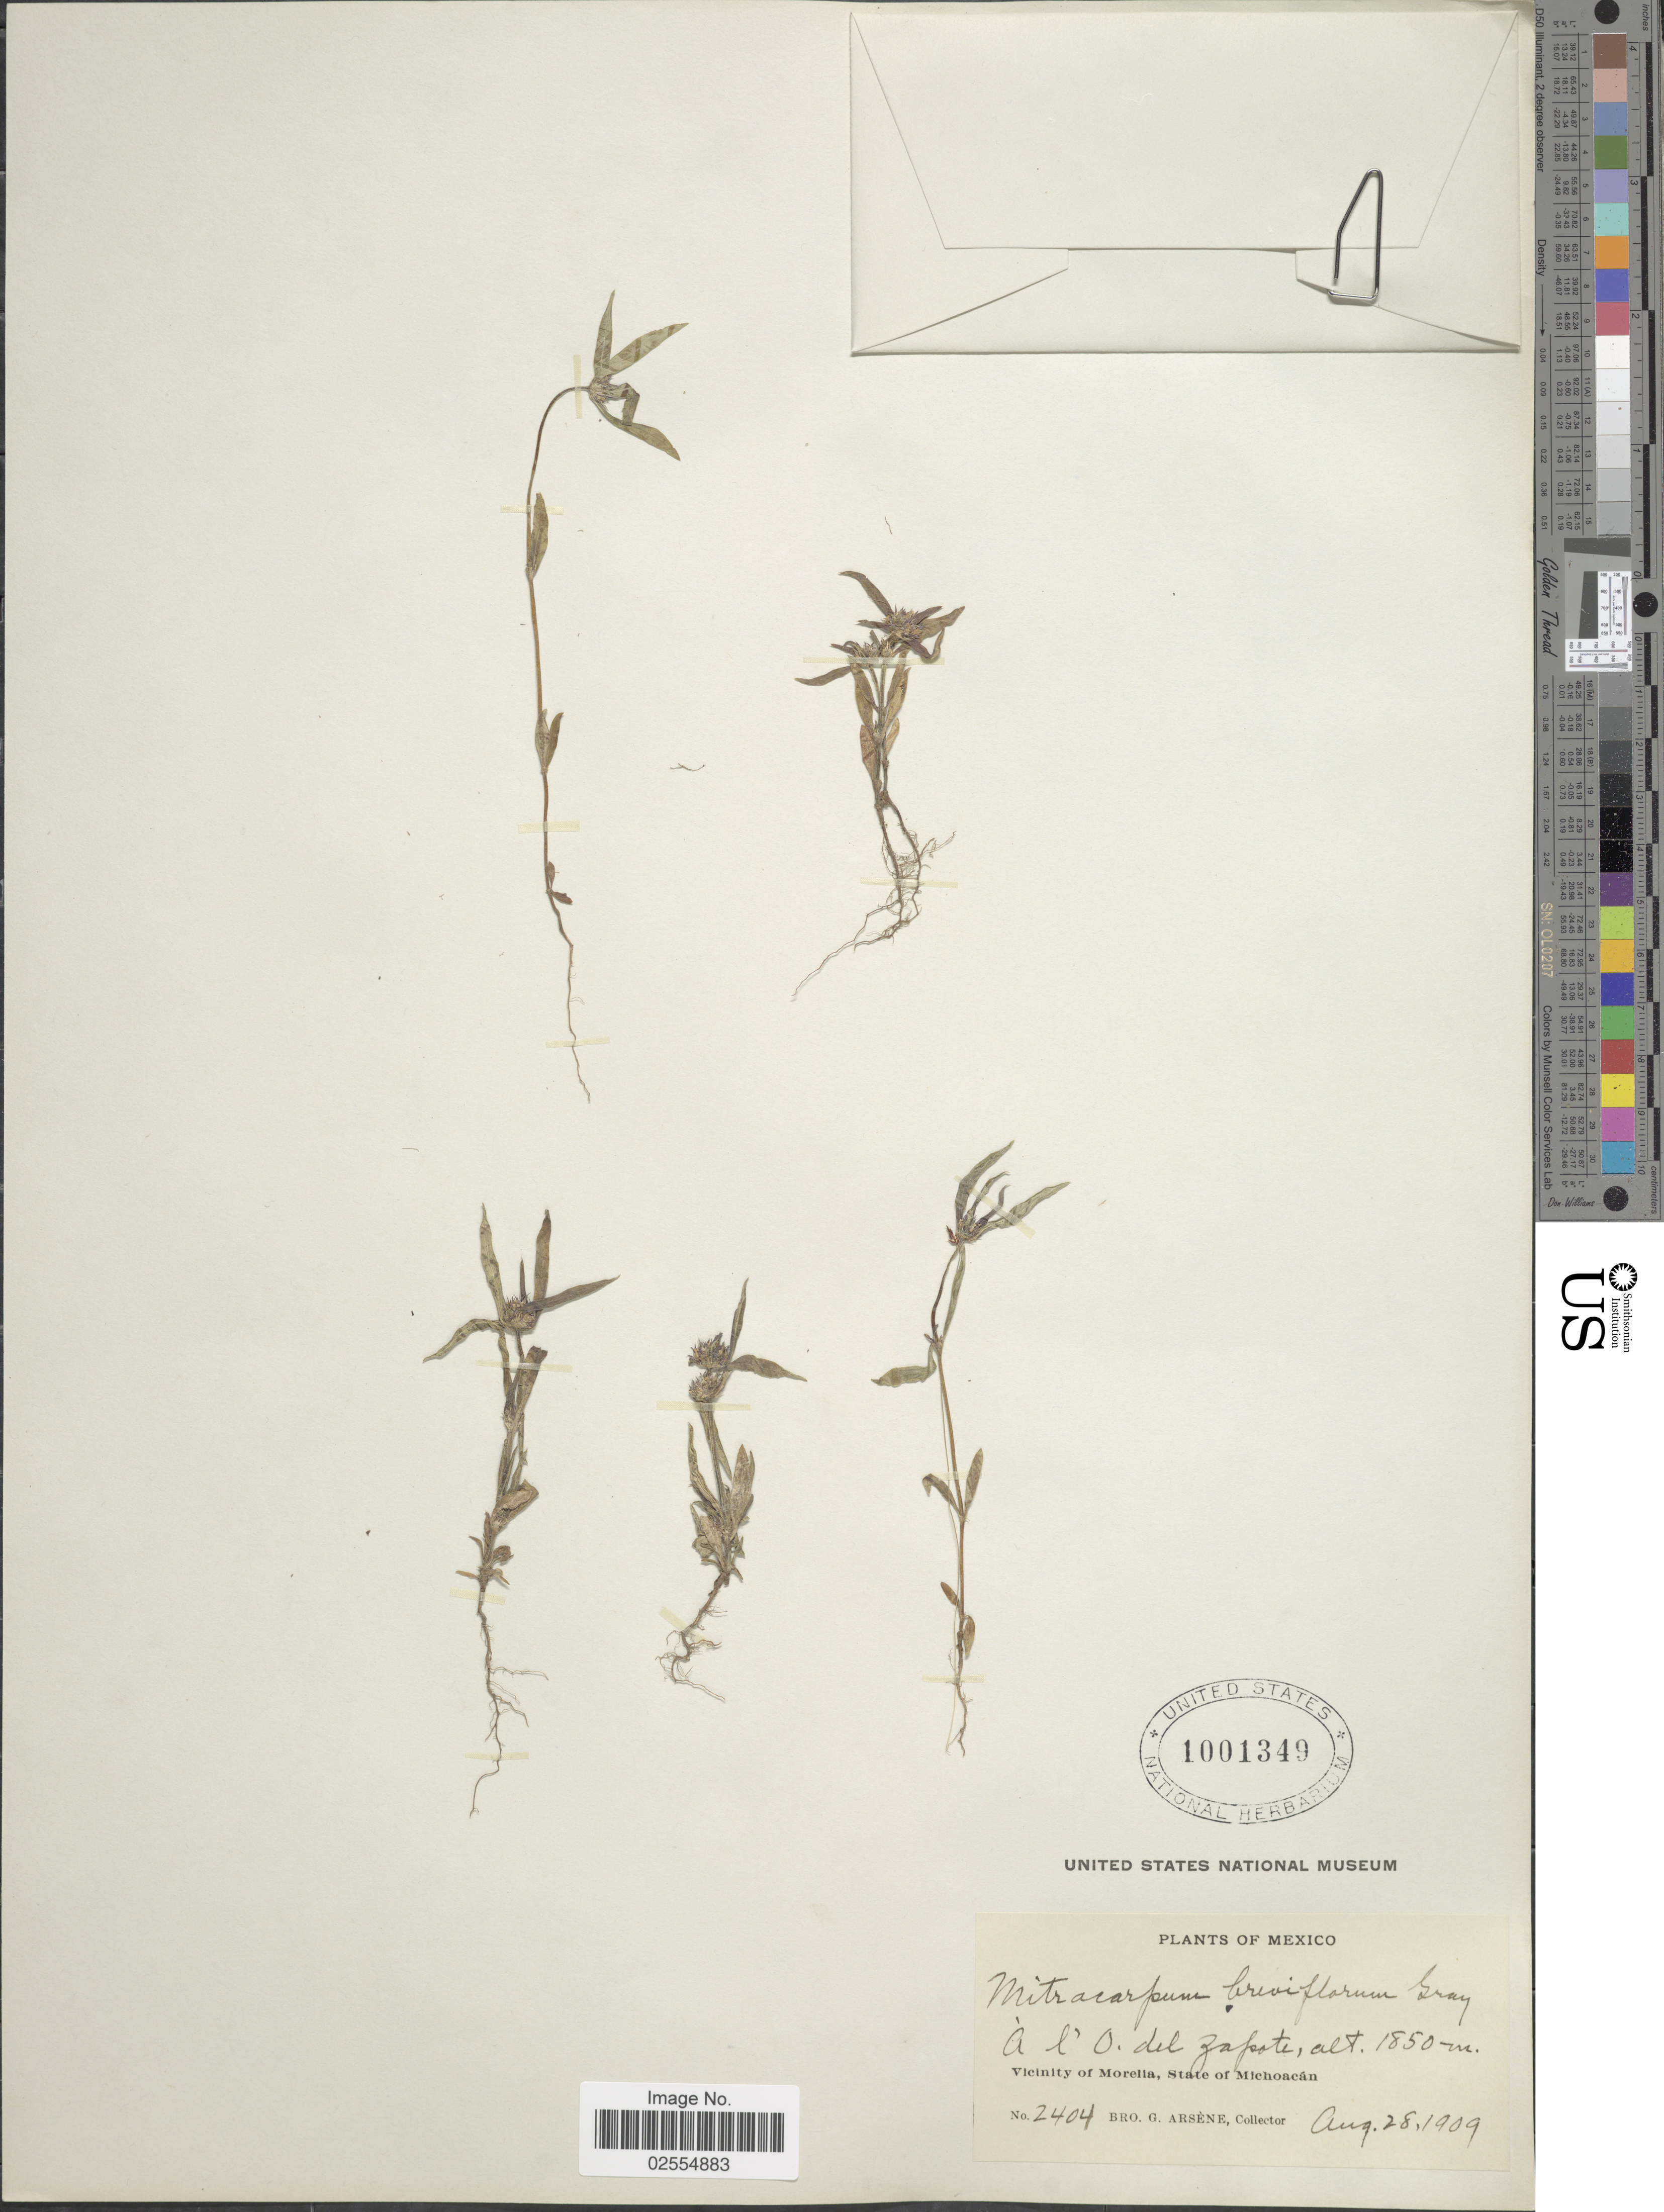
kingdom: Plantae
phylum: Tracheophyta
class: Magnoliopsida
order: Gentianales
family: Rubiaceae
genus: Mitracarpus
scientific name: Mitracarpus breviflorus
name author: A. Gray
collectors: Bro. G. Arsène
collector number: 2404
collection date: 1909-08-28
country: Mexico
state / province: Michoacán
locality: Vicinity of Morelia. A l' O. del Zapote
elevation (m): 1850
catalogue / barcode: US 1001349